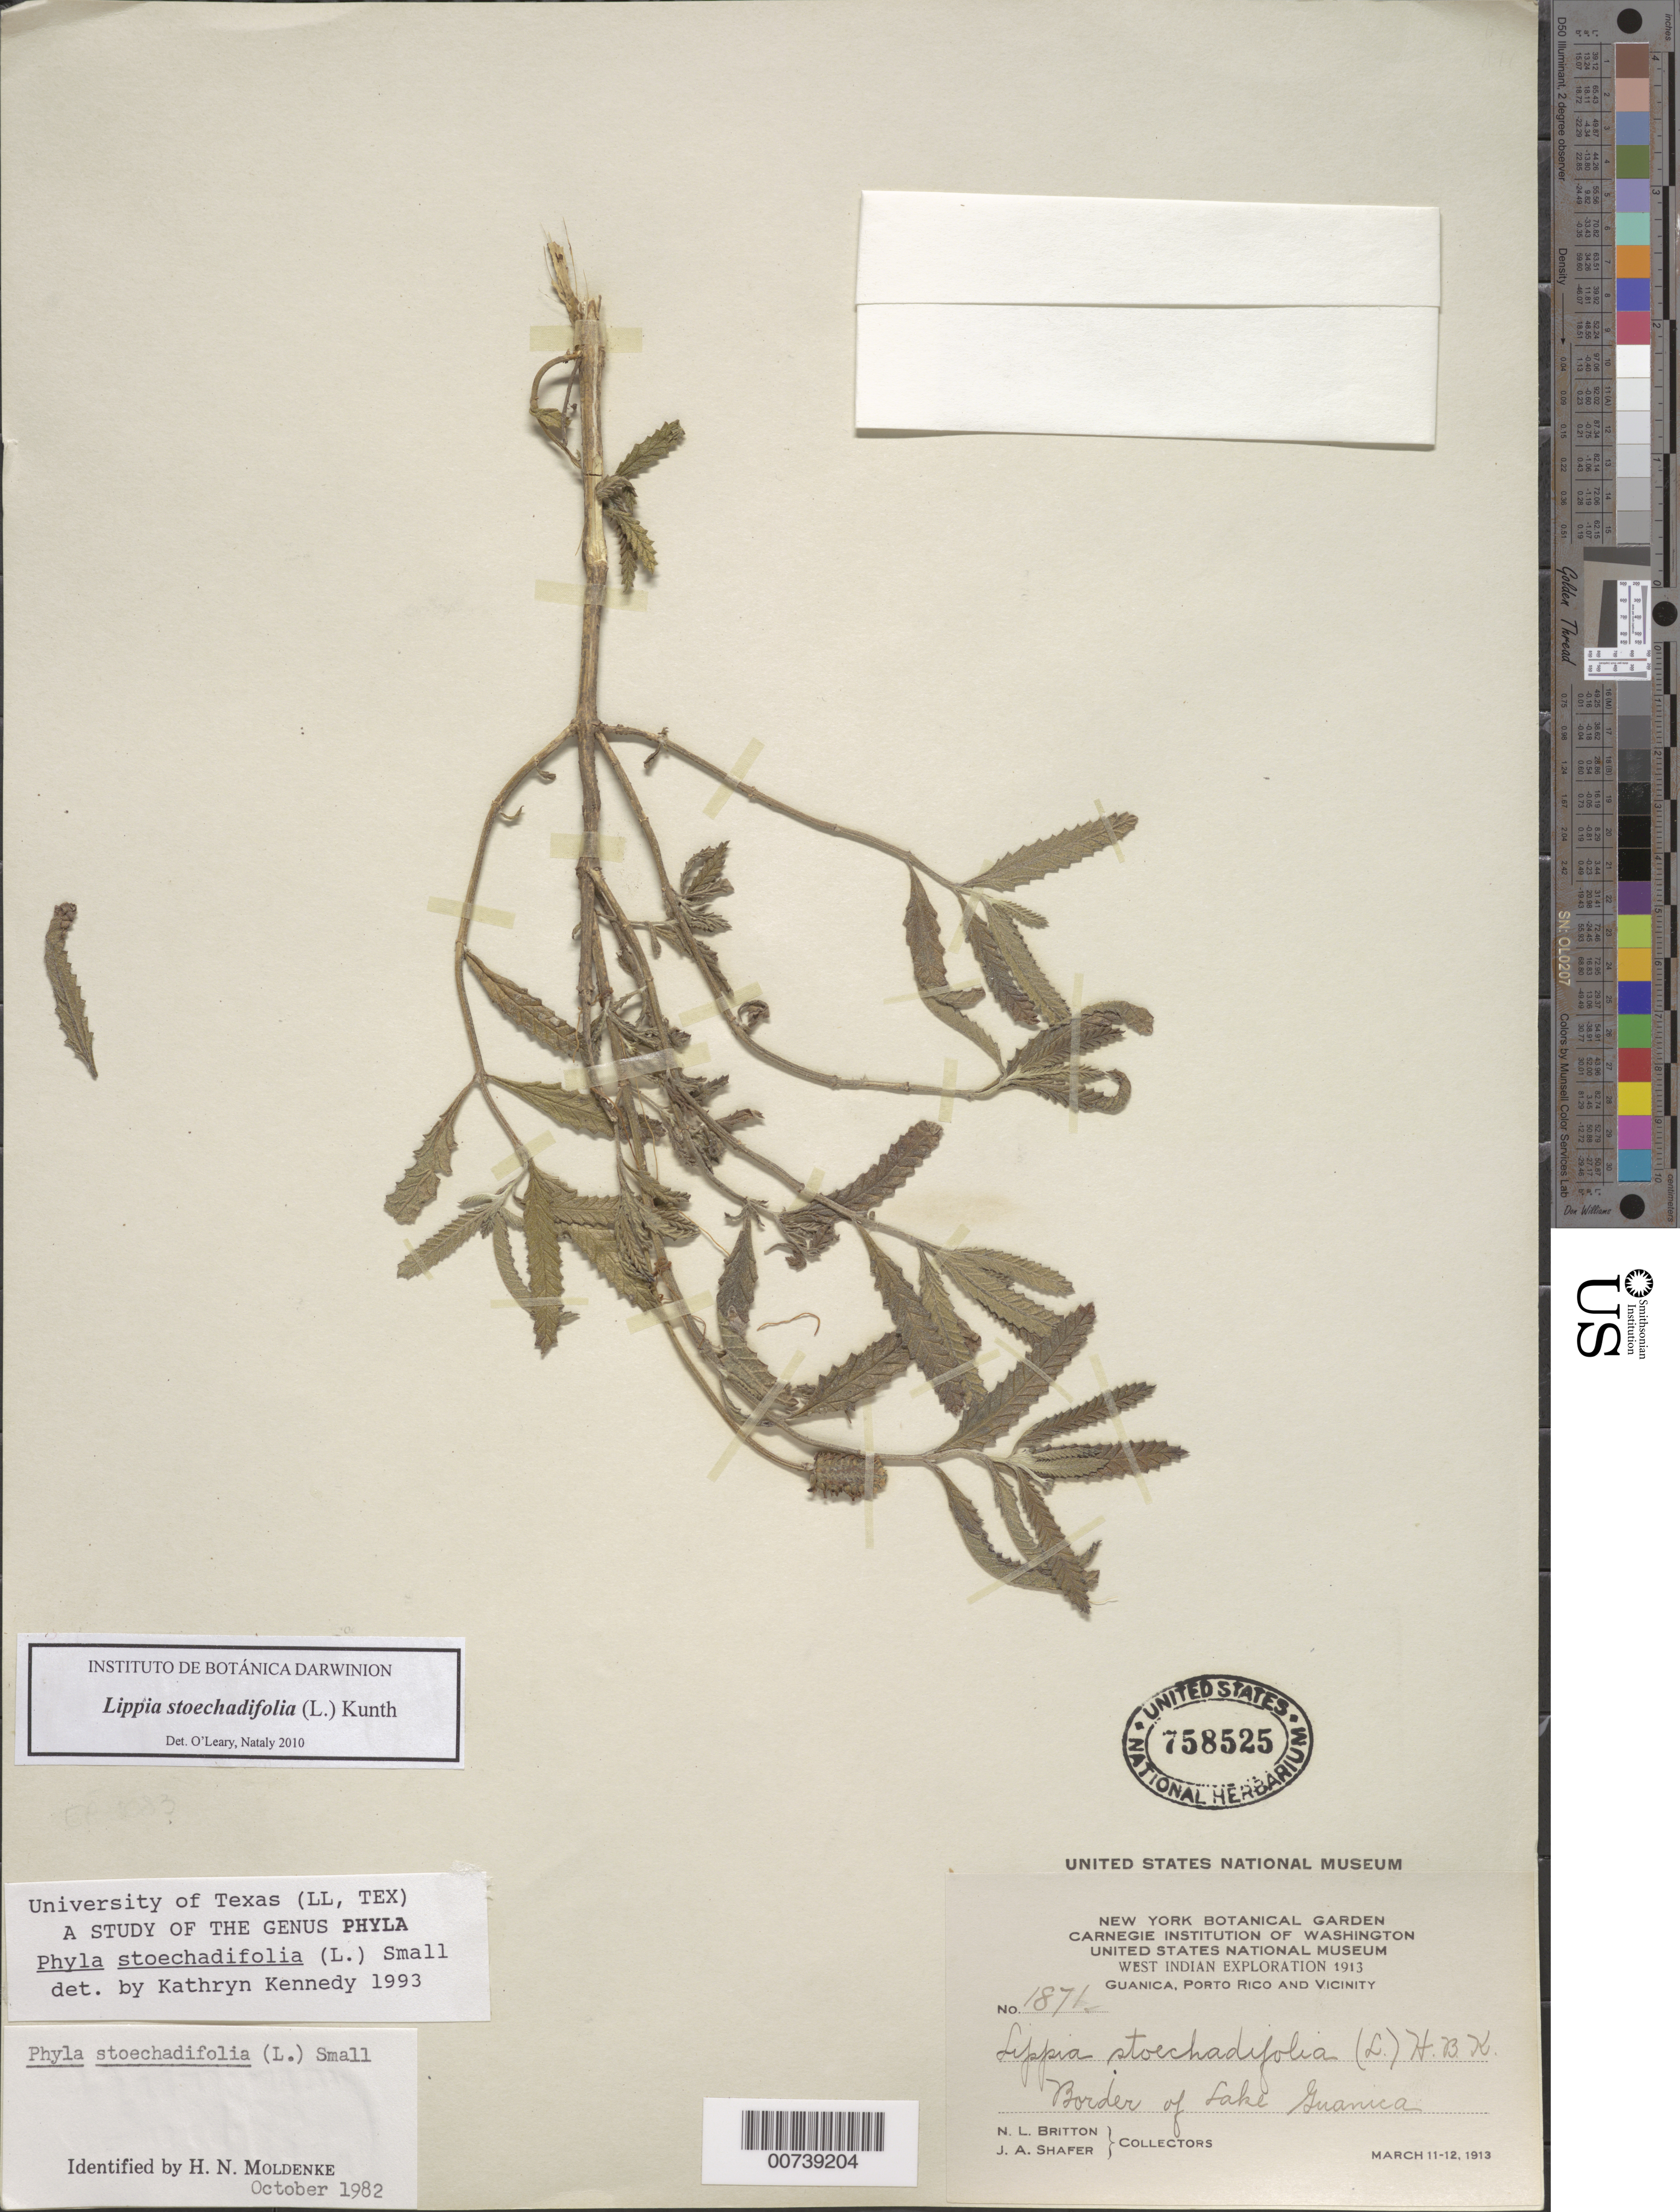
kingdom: Plantae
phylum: Tracheophyta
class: Magnoliopsida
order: Lamiales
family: Verbenaceae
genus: Phyla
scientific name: Phyla stoechadifolia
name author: (L.) Small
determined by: Kennedy, K.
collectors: N. Britton & J. A. Shafer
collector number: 1871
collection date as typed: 11 Mar 1913 to 12 Mar 1913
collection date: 1913-03-11/1913-03-12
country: Puerto Rico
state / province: Guánica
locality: Guanica, border of Lake Guanica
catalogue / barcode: US 758525